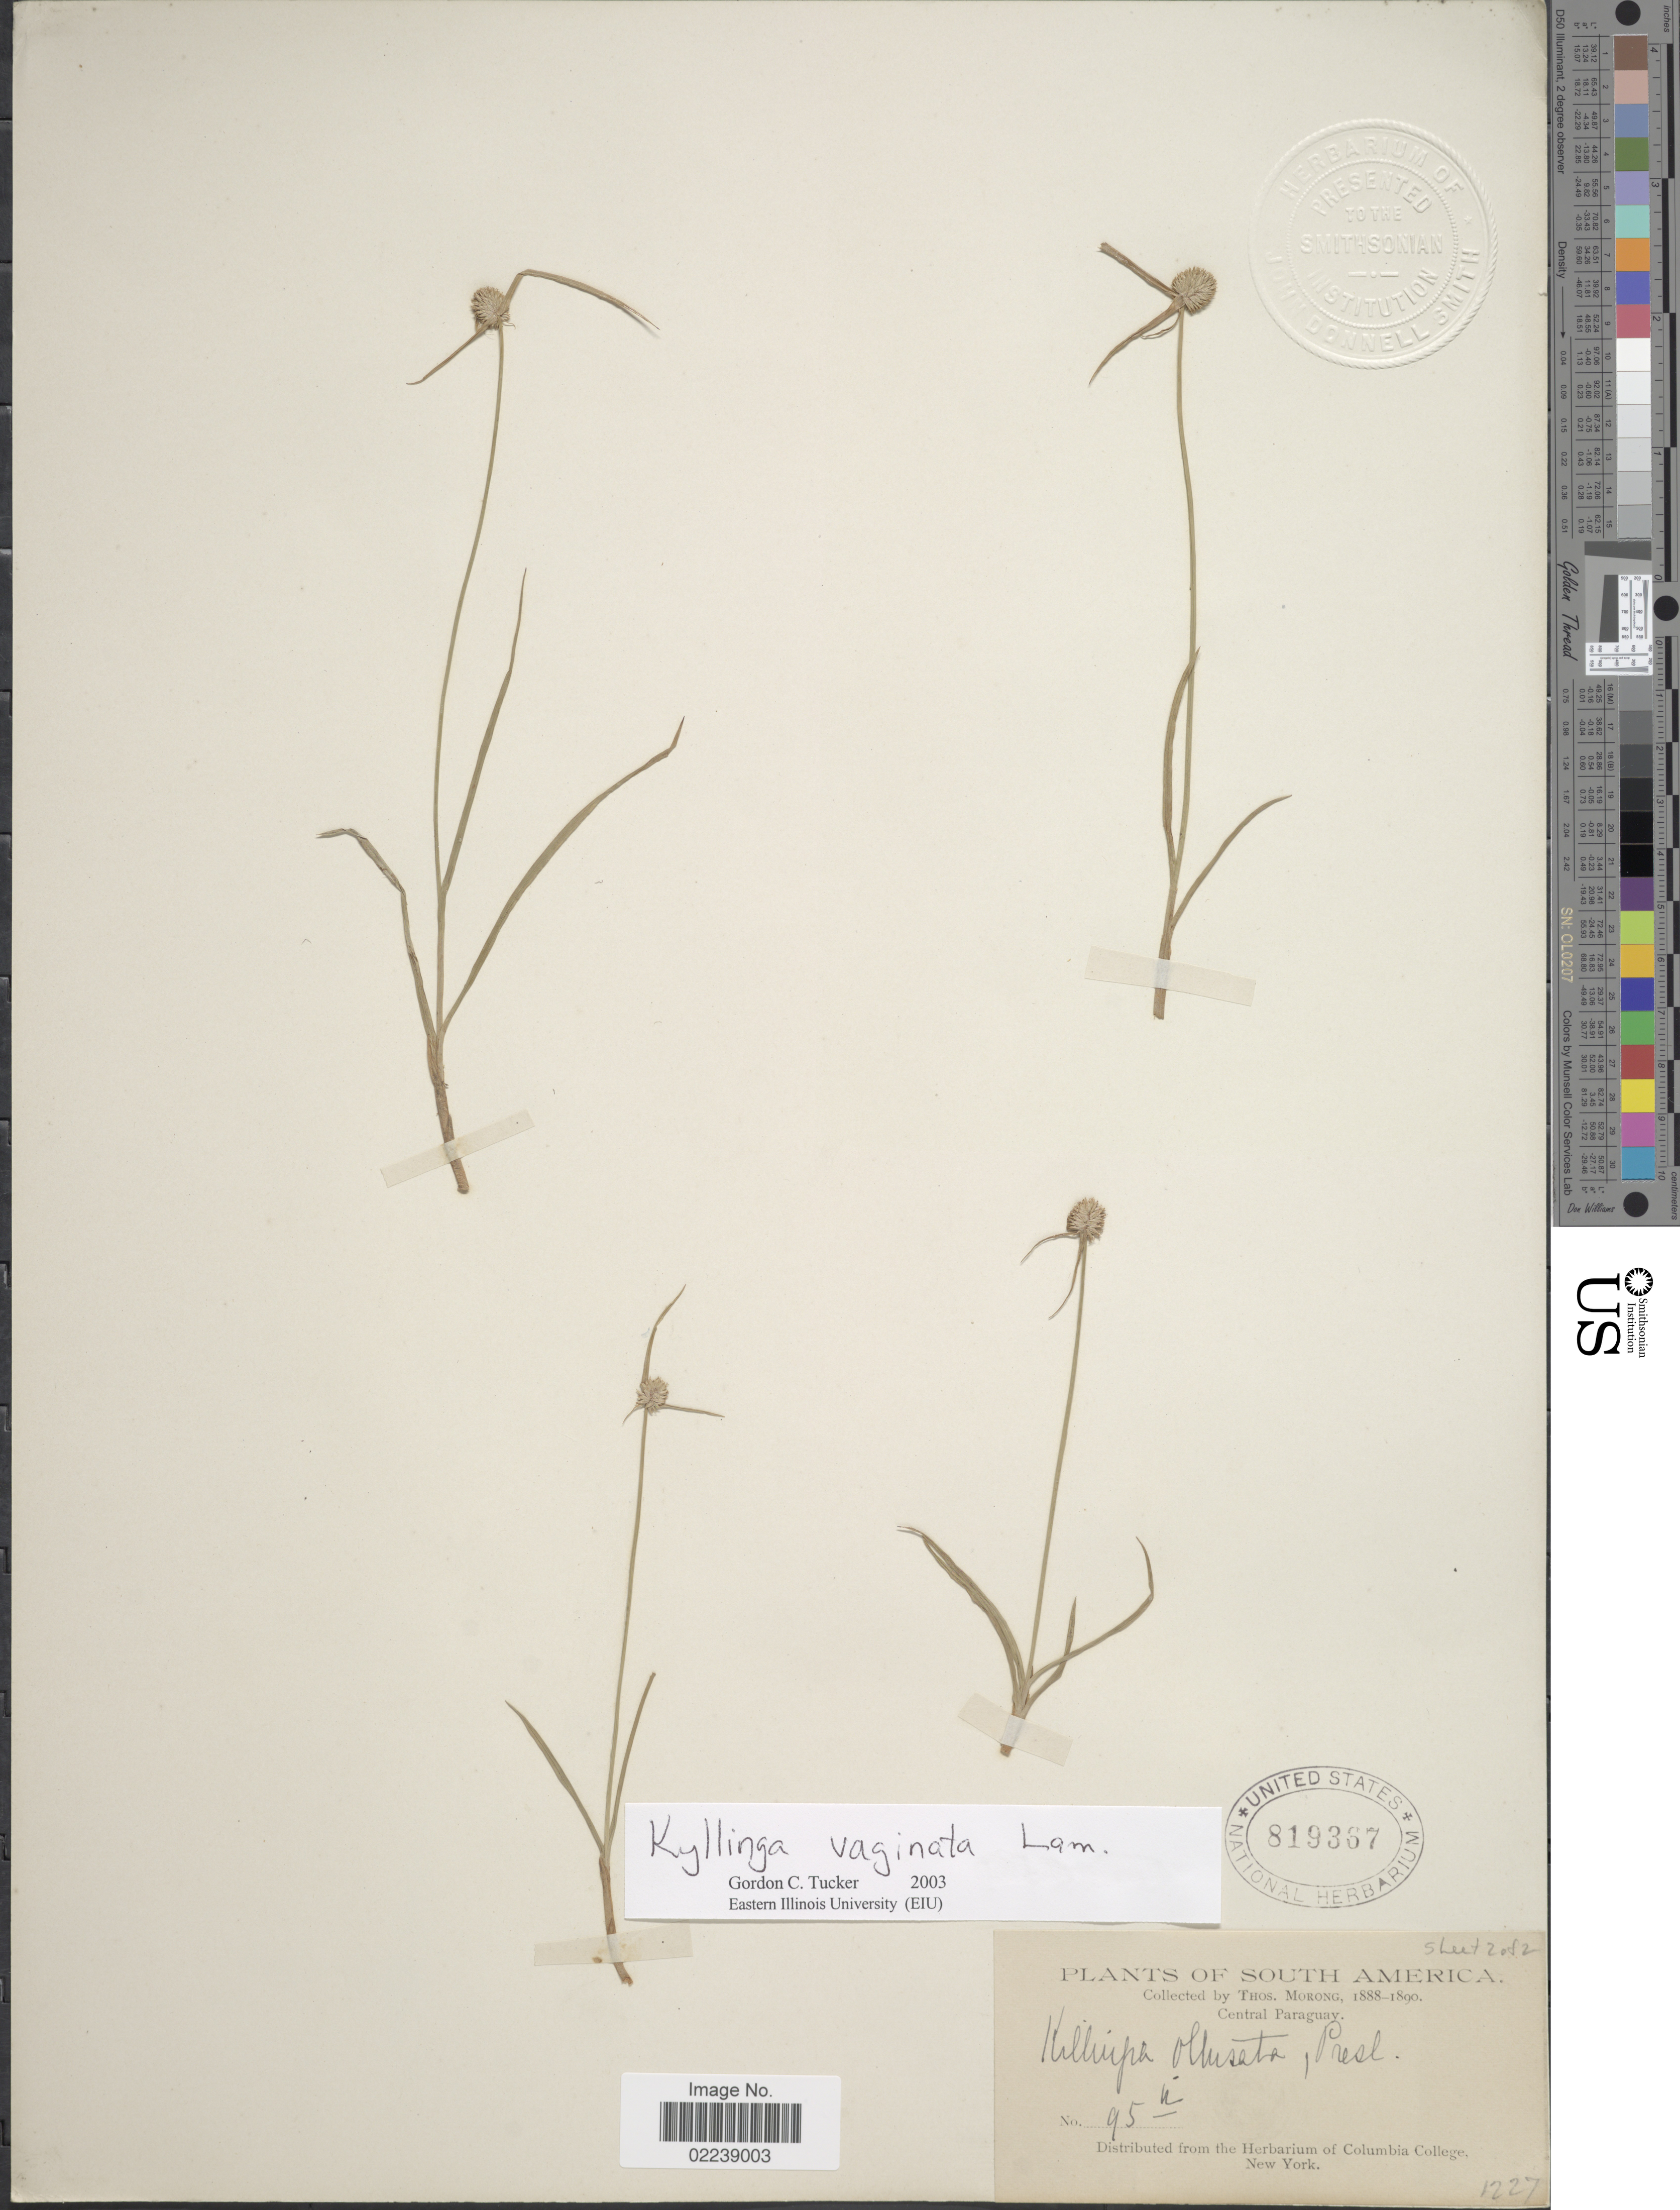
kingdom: Plantae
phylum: Tracheophyta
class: Liliopsida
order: Poales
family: Cyperaceae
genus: Cyperus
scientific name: Cyperus obtusatus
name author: (J. Presl & C. Presl) Mattf. & Kük.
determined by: Strong, M. T., (US), Smithsonian Institution - National Museum of Natural History (UNITED STATES)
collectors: ex herb. T. Morong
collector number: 95h*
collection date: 1888/1890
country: Paraguay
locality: Central Paraguay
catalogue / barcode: US 819367